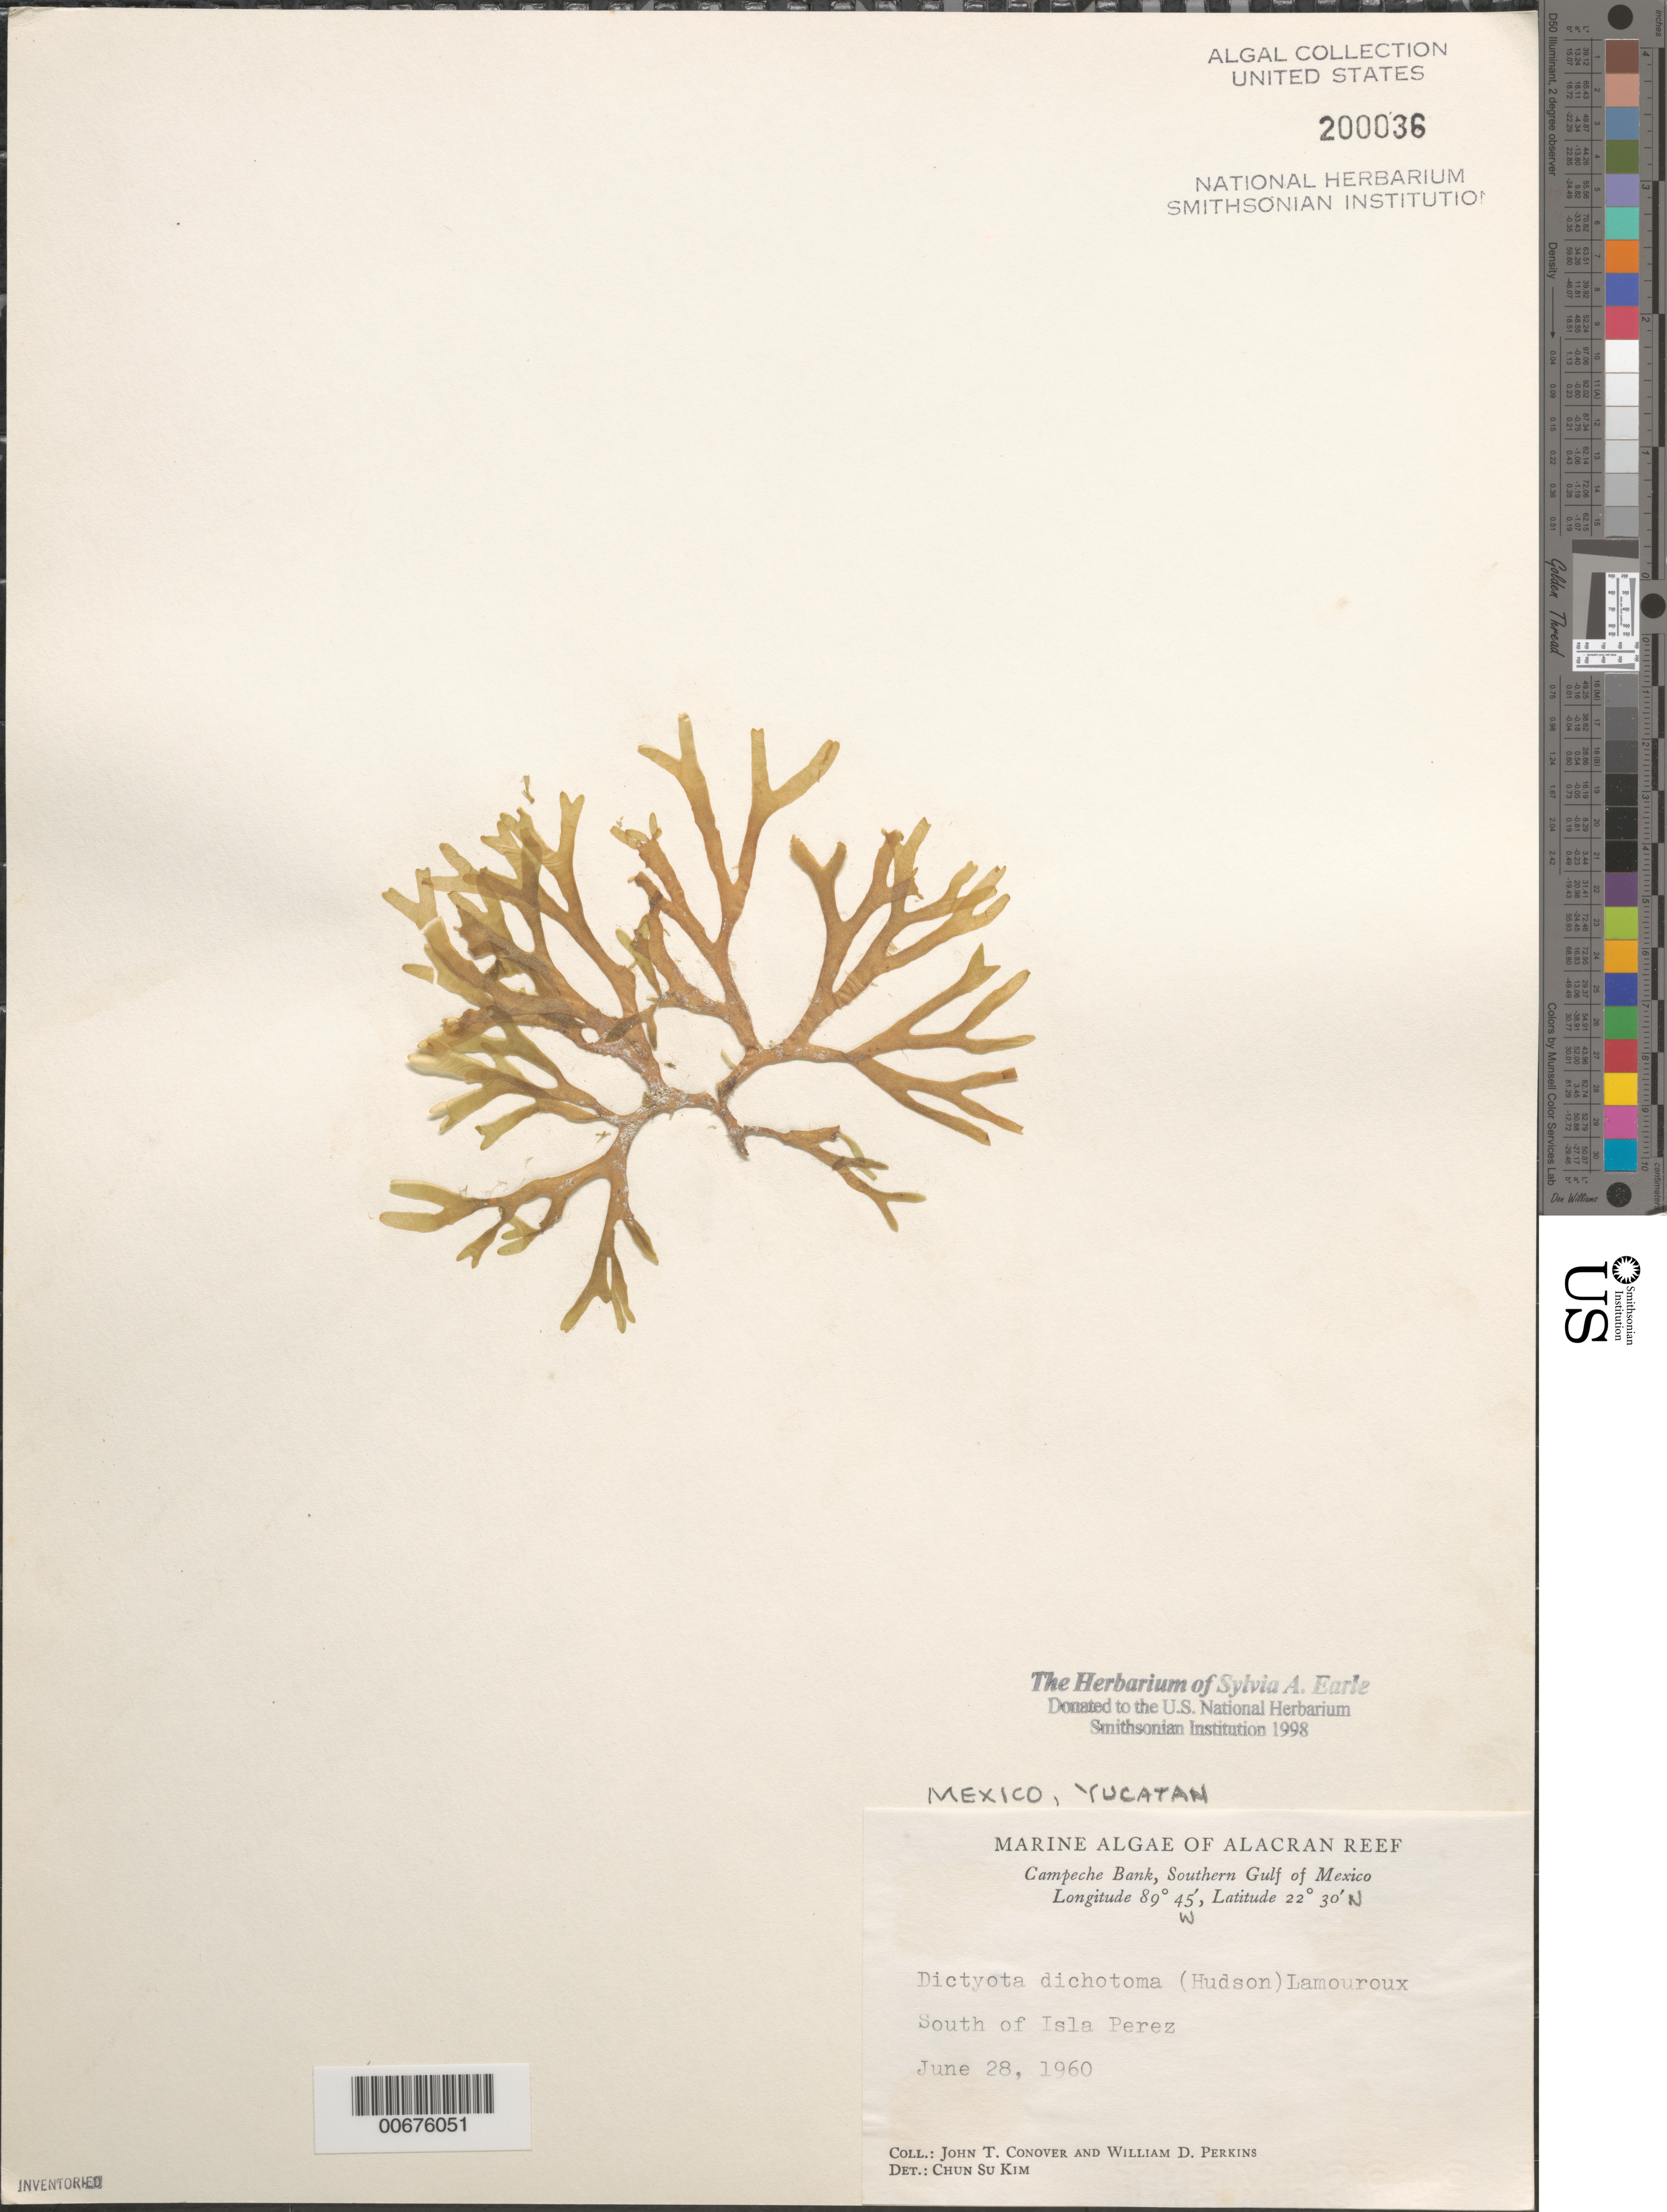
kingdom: Chromista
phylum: Ochrophyta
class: Phaeophyceae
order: Dictyotales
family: Dictyotaceae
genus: Dictyota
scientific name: Dictyota dichotoma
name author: (Huds.) J.V.Lamouroux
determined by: Kim, Chun Su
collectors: J. T. Conover & W. D. Perkins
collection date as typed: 28 Jun 1960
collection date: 1960-06-28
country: Mexico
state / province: Yucatan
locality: Alacran Reef, south of Isla Perez, Campeche Bank, southern Gulf of Mexico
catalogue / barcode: US 200036